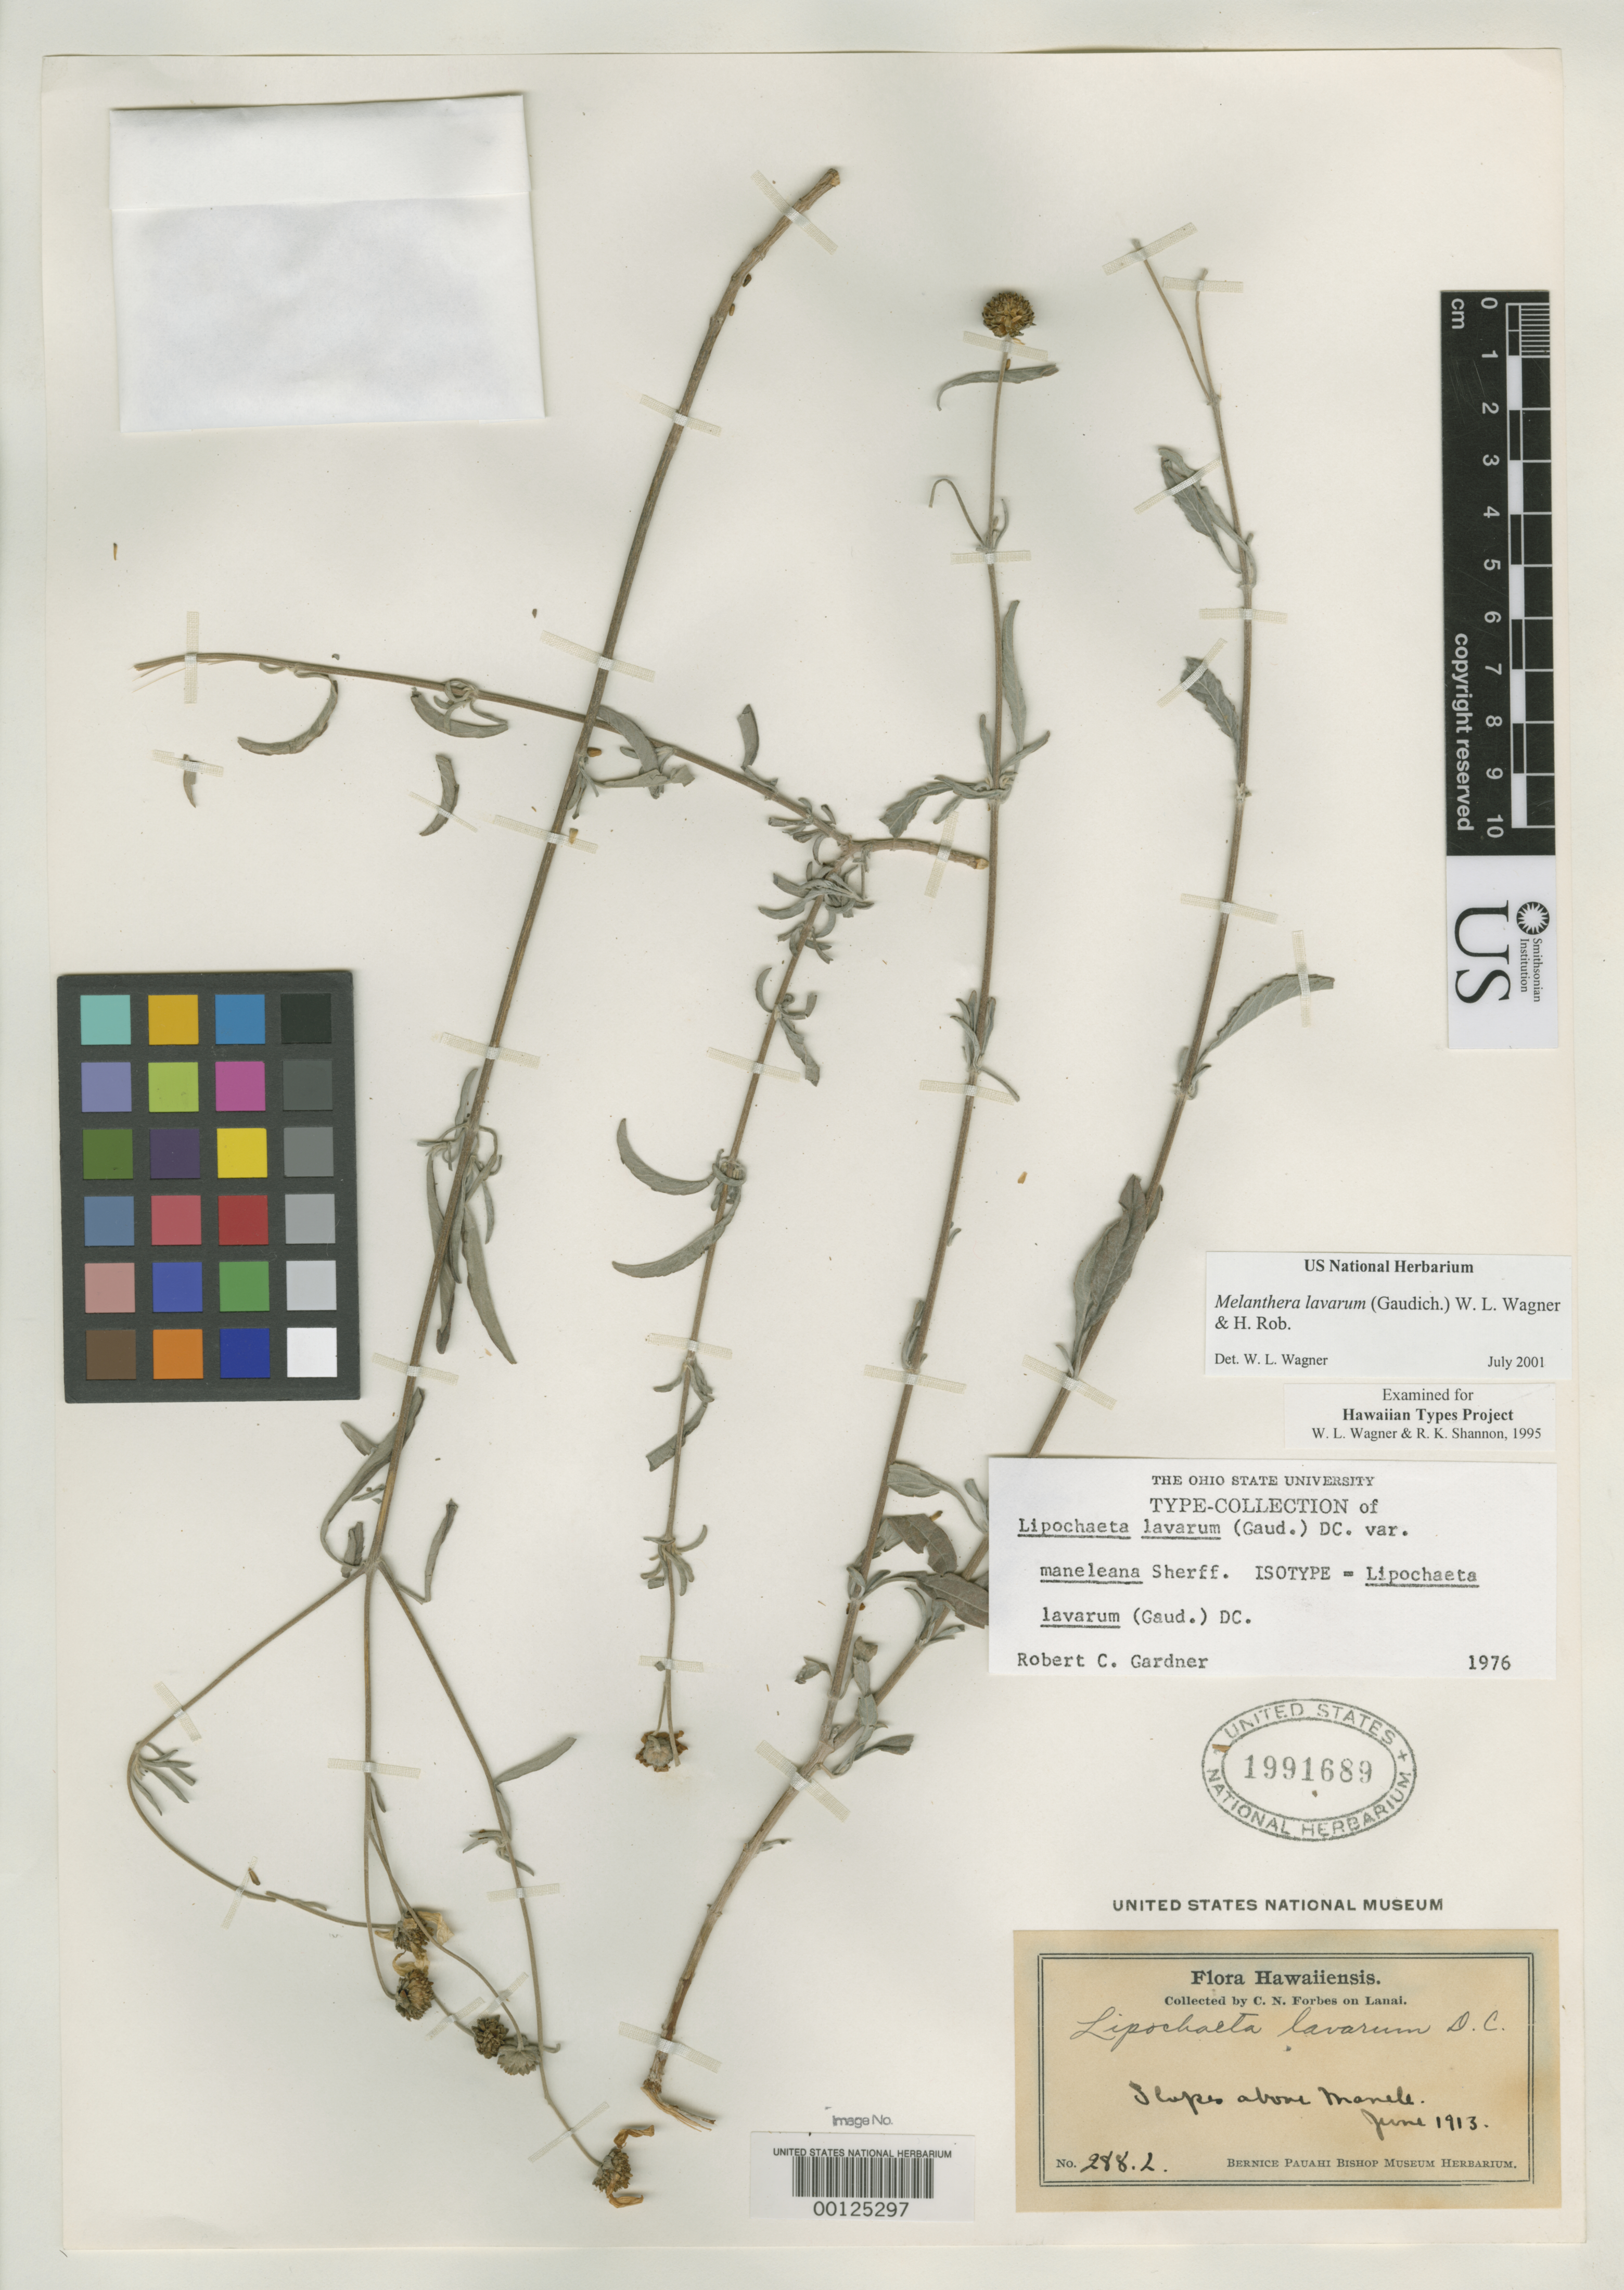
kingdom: Plantae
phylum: Tracheophyta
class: Magnoliopsida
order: Asterales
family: Asteraceae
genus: Lipochaeta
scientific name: Lipochaeta lavarum var. maneleana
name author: Sherff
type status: Isotype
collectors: C. N. Forbes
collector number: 288.L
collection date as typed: Jun 1913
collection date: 1913-06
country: United States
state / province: Hawaii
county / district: Maui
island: Lana'i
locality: Above Manele.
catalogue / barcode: US 1991689